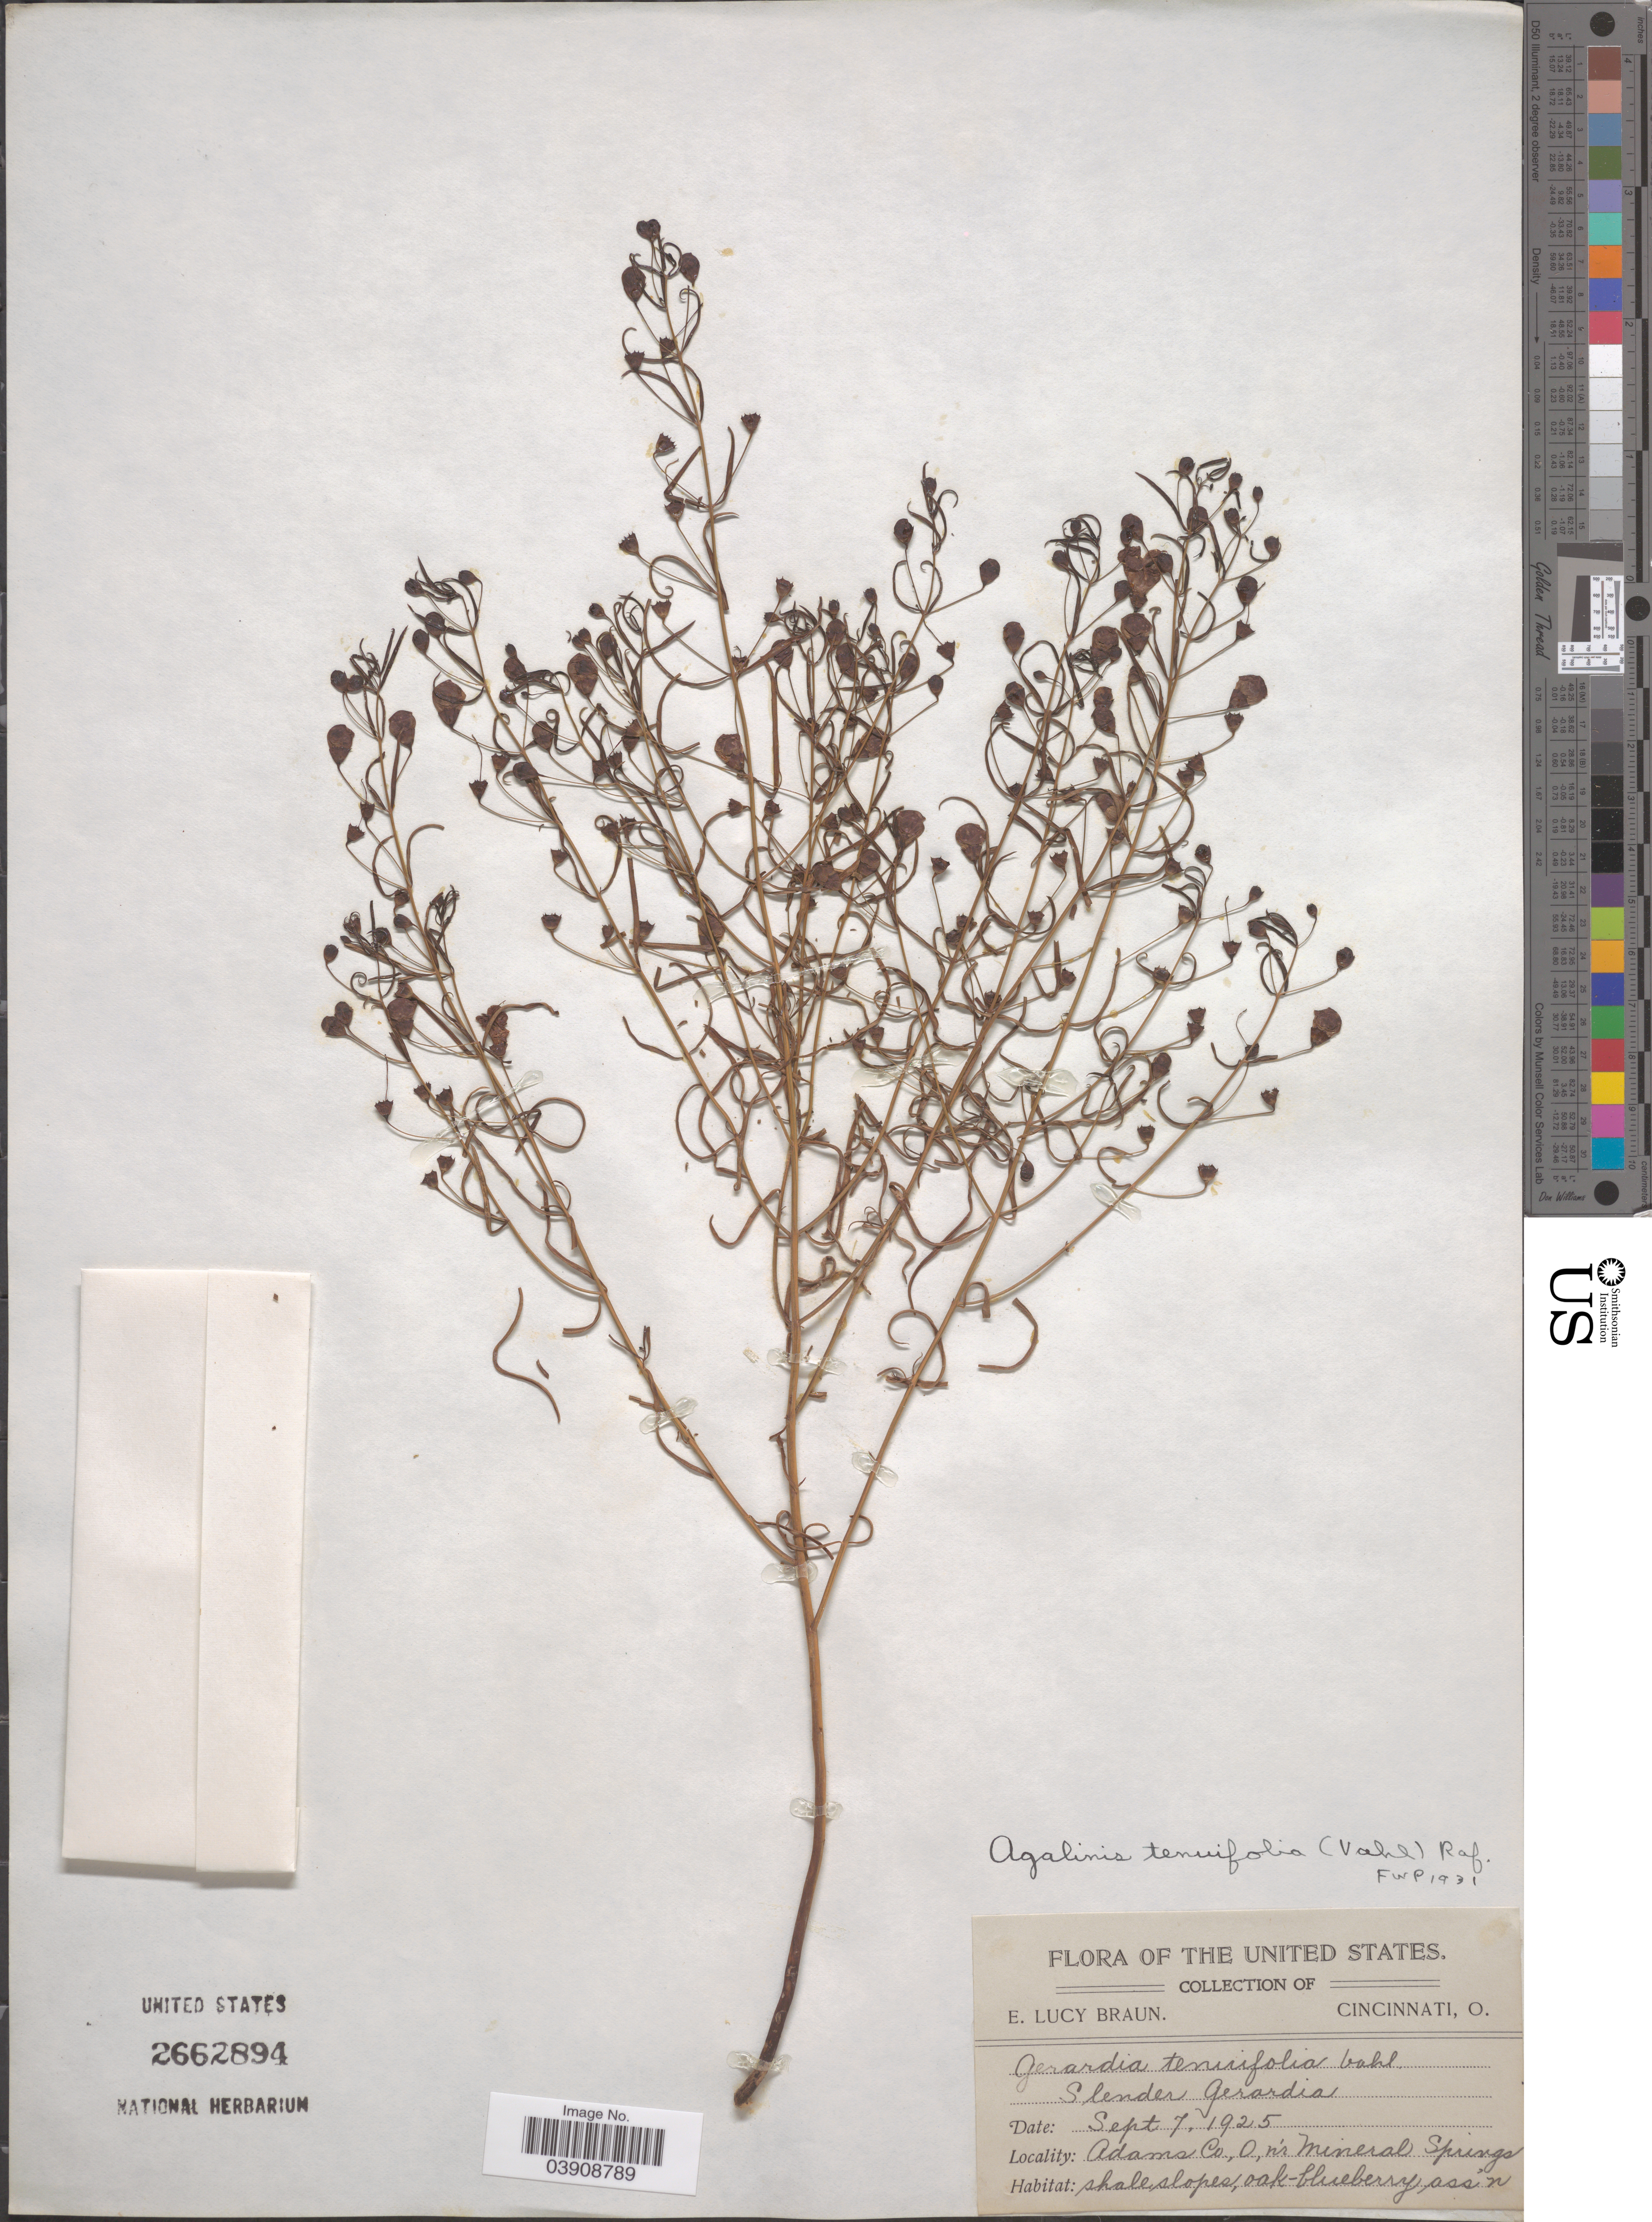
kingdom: Plantae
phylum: Tracheophyta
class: Magnoliopsida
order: Lamiales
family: Orobanchaceae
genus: Agalinis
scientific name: Agalinis tenuifolia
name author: (Vahl) Raf.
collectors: E. L. Braun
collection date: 1925-09-07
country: United States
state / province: Ohio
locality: Adams Co., n'r Mineral Springs.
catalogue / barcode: US 2662894